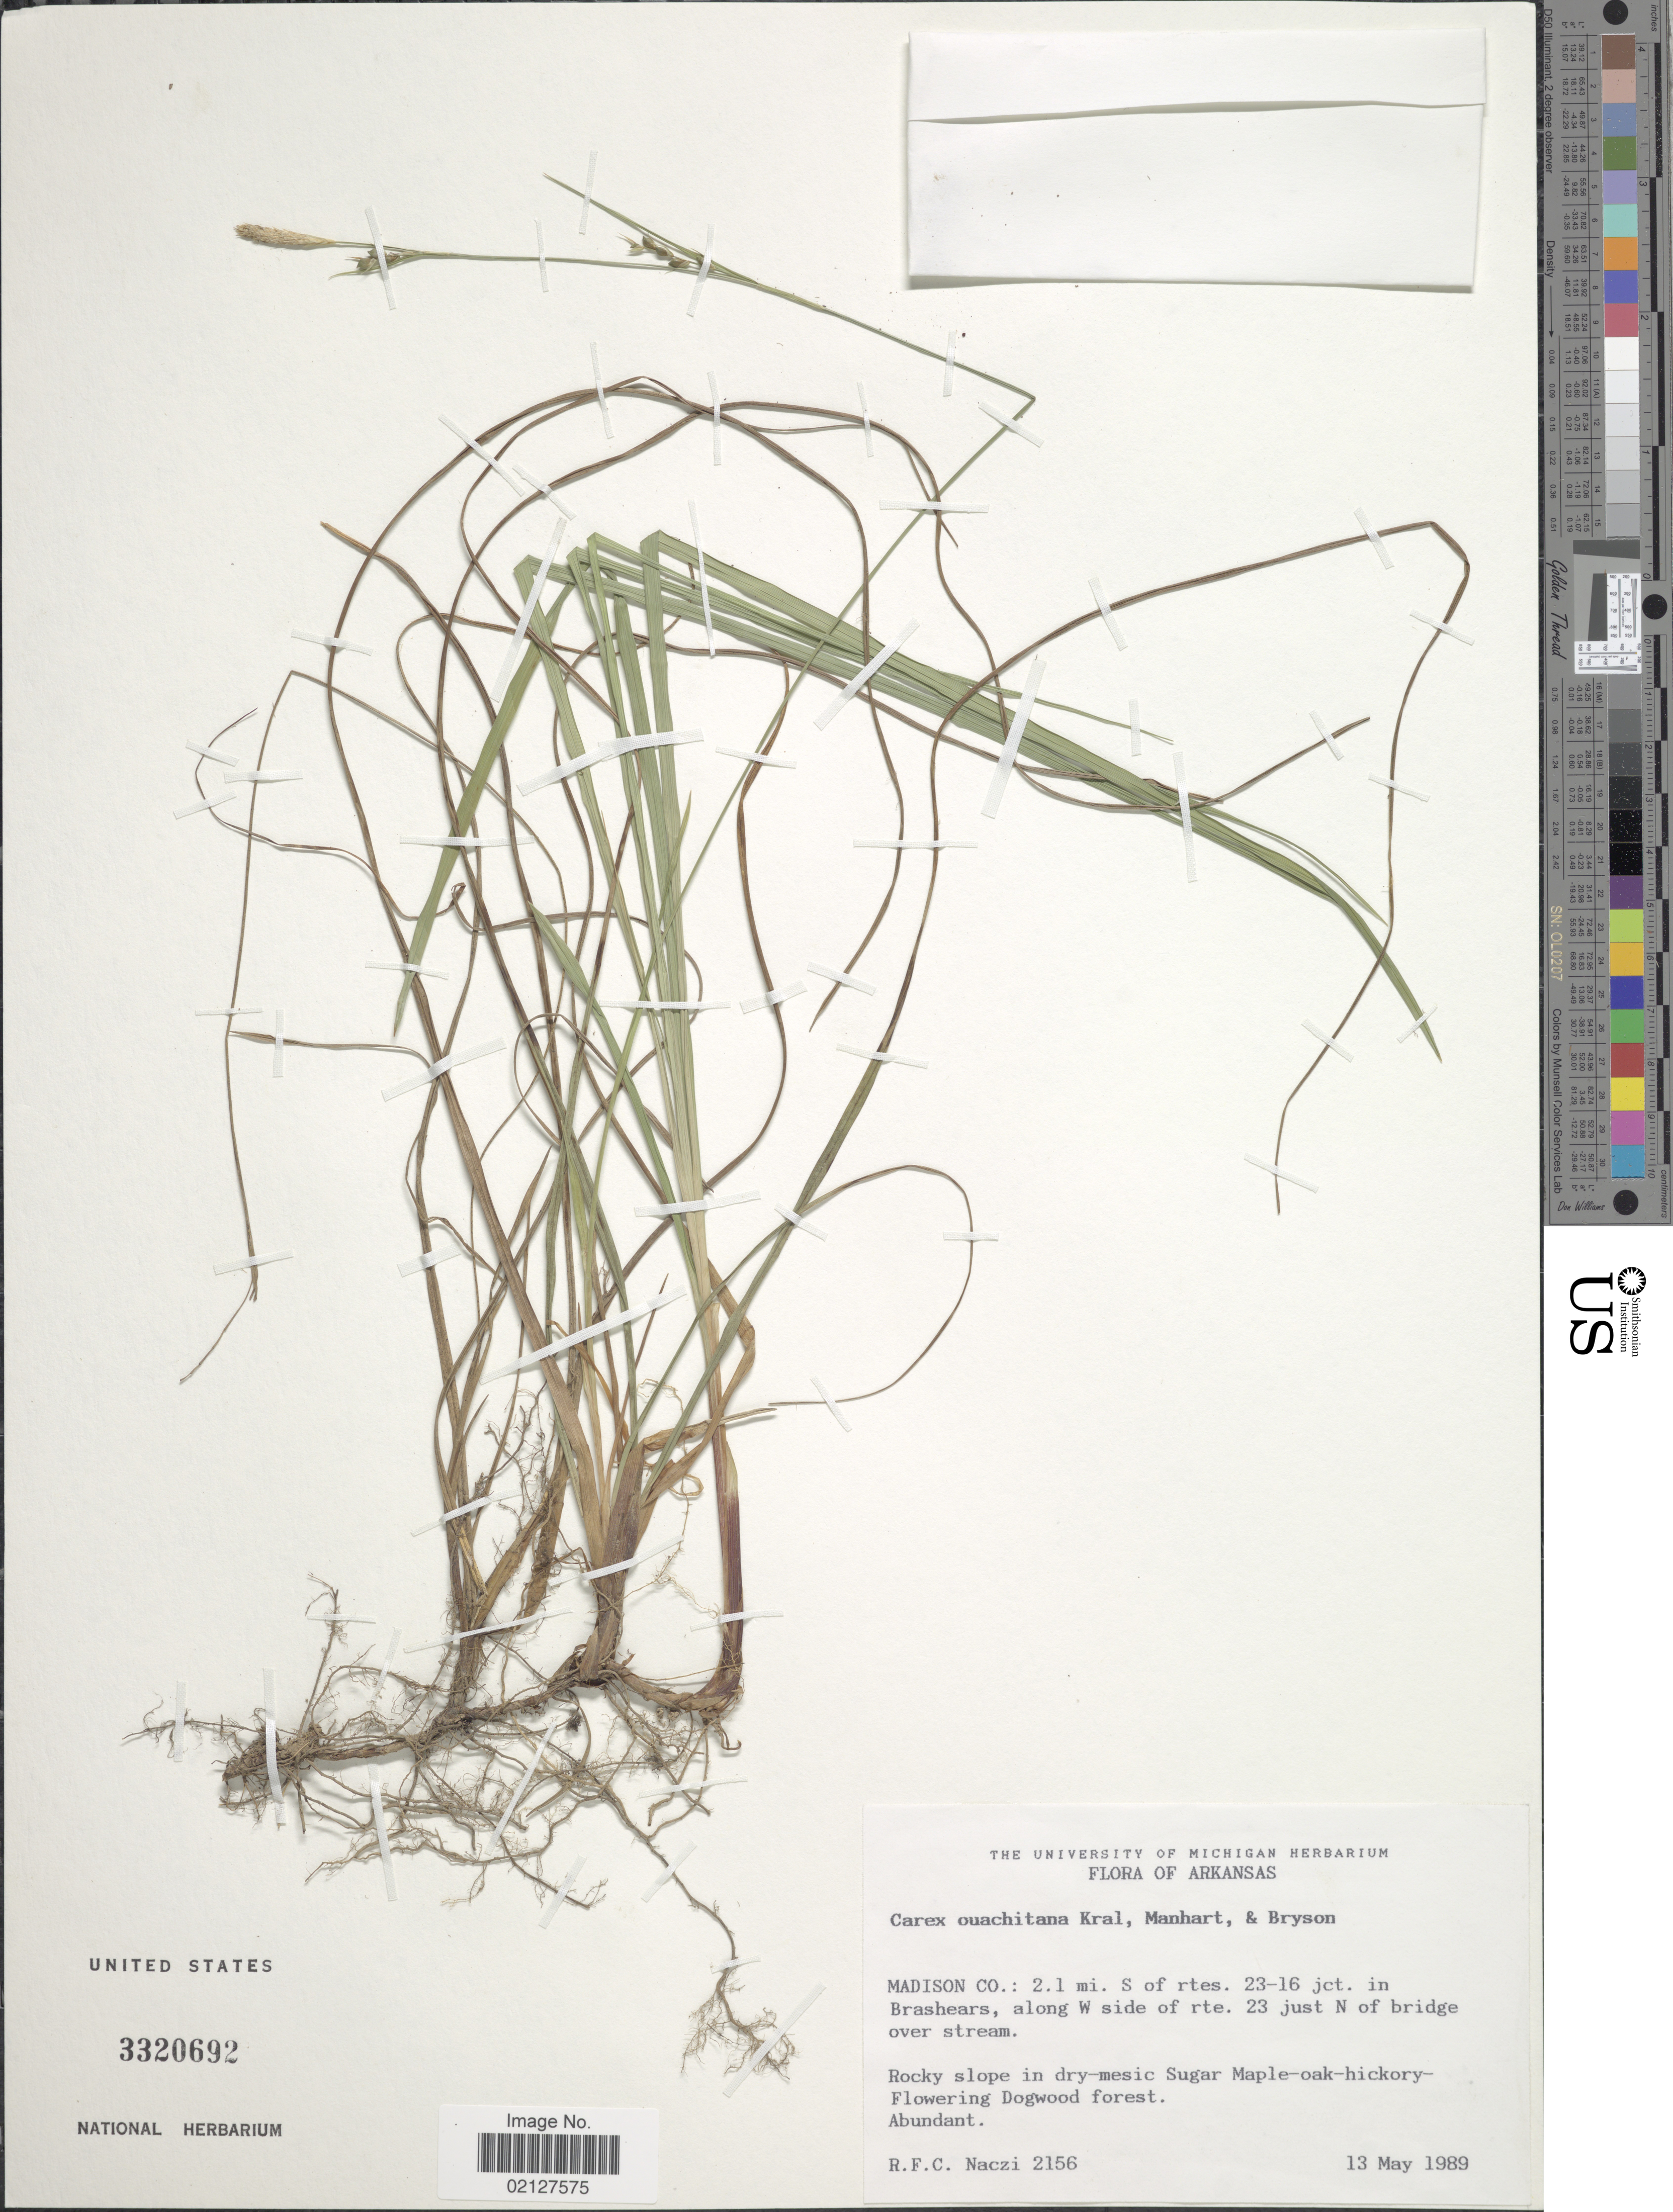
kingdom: Plantae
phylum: Tracheophyta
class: Liliopsida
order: Poales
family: Cyperaceae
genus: Carex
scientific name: Carex ouachitana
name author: Kral et al.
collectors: R. F. C. Naczi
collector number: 2156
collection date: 1989-05-13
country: United States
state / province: Arkansas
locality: Madison Co.: 2.1 mi. S of rtes. 23-16 jct. in Brashears, along W side of rte. 23 just N of bridge over stream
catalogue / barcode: US 3320692